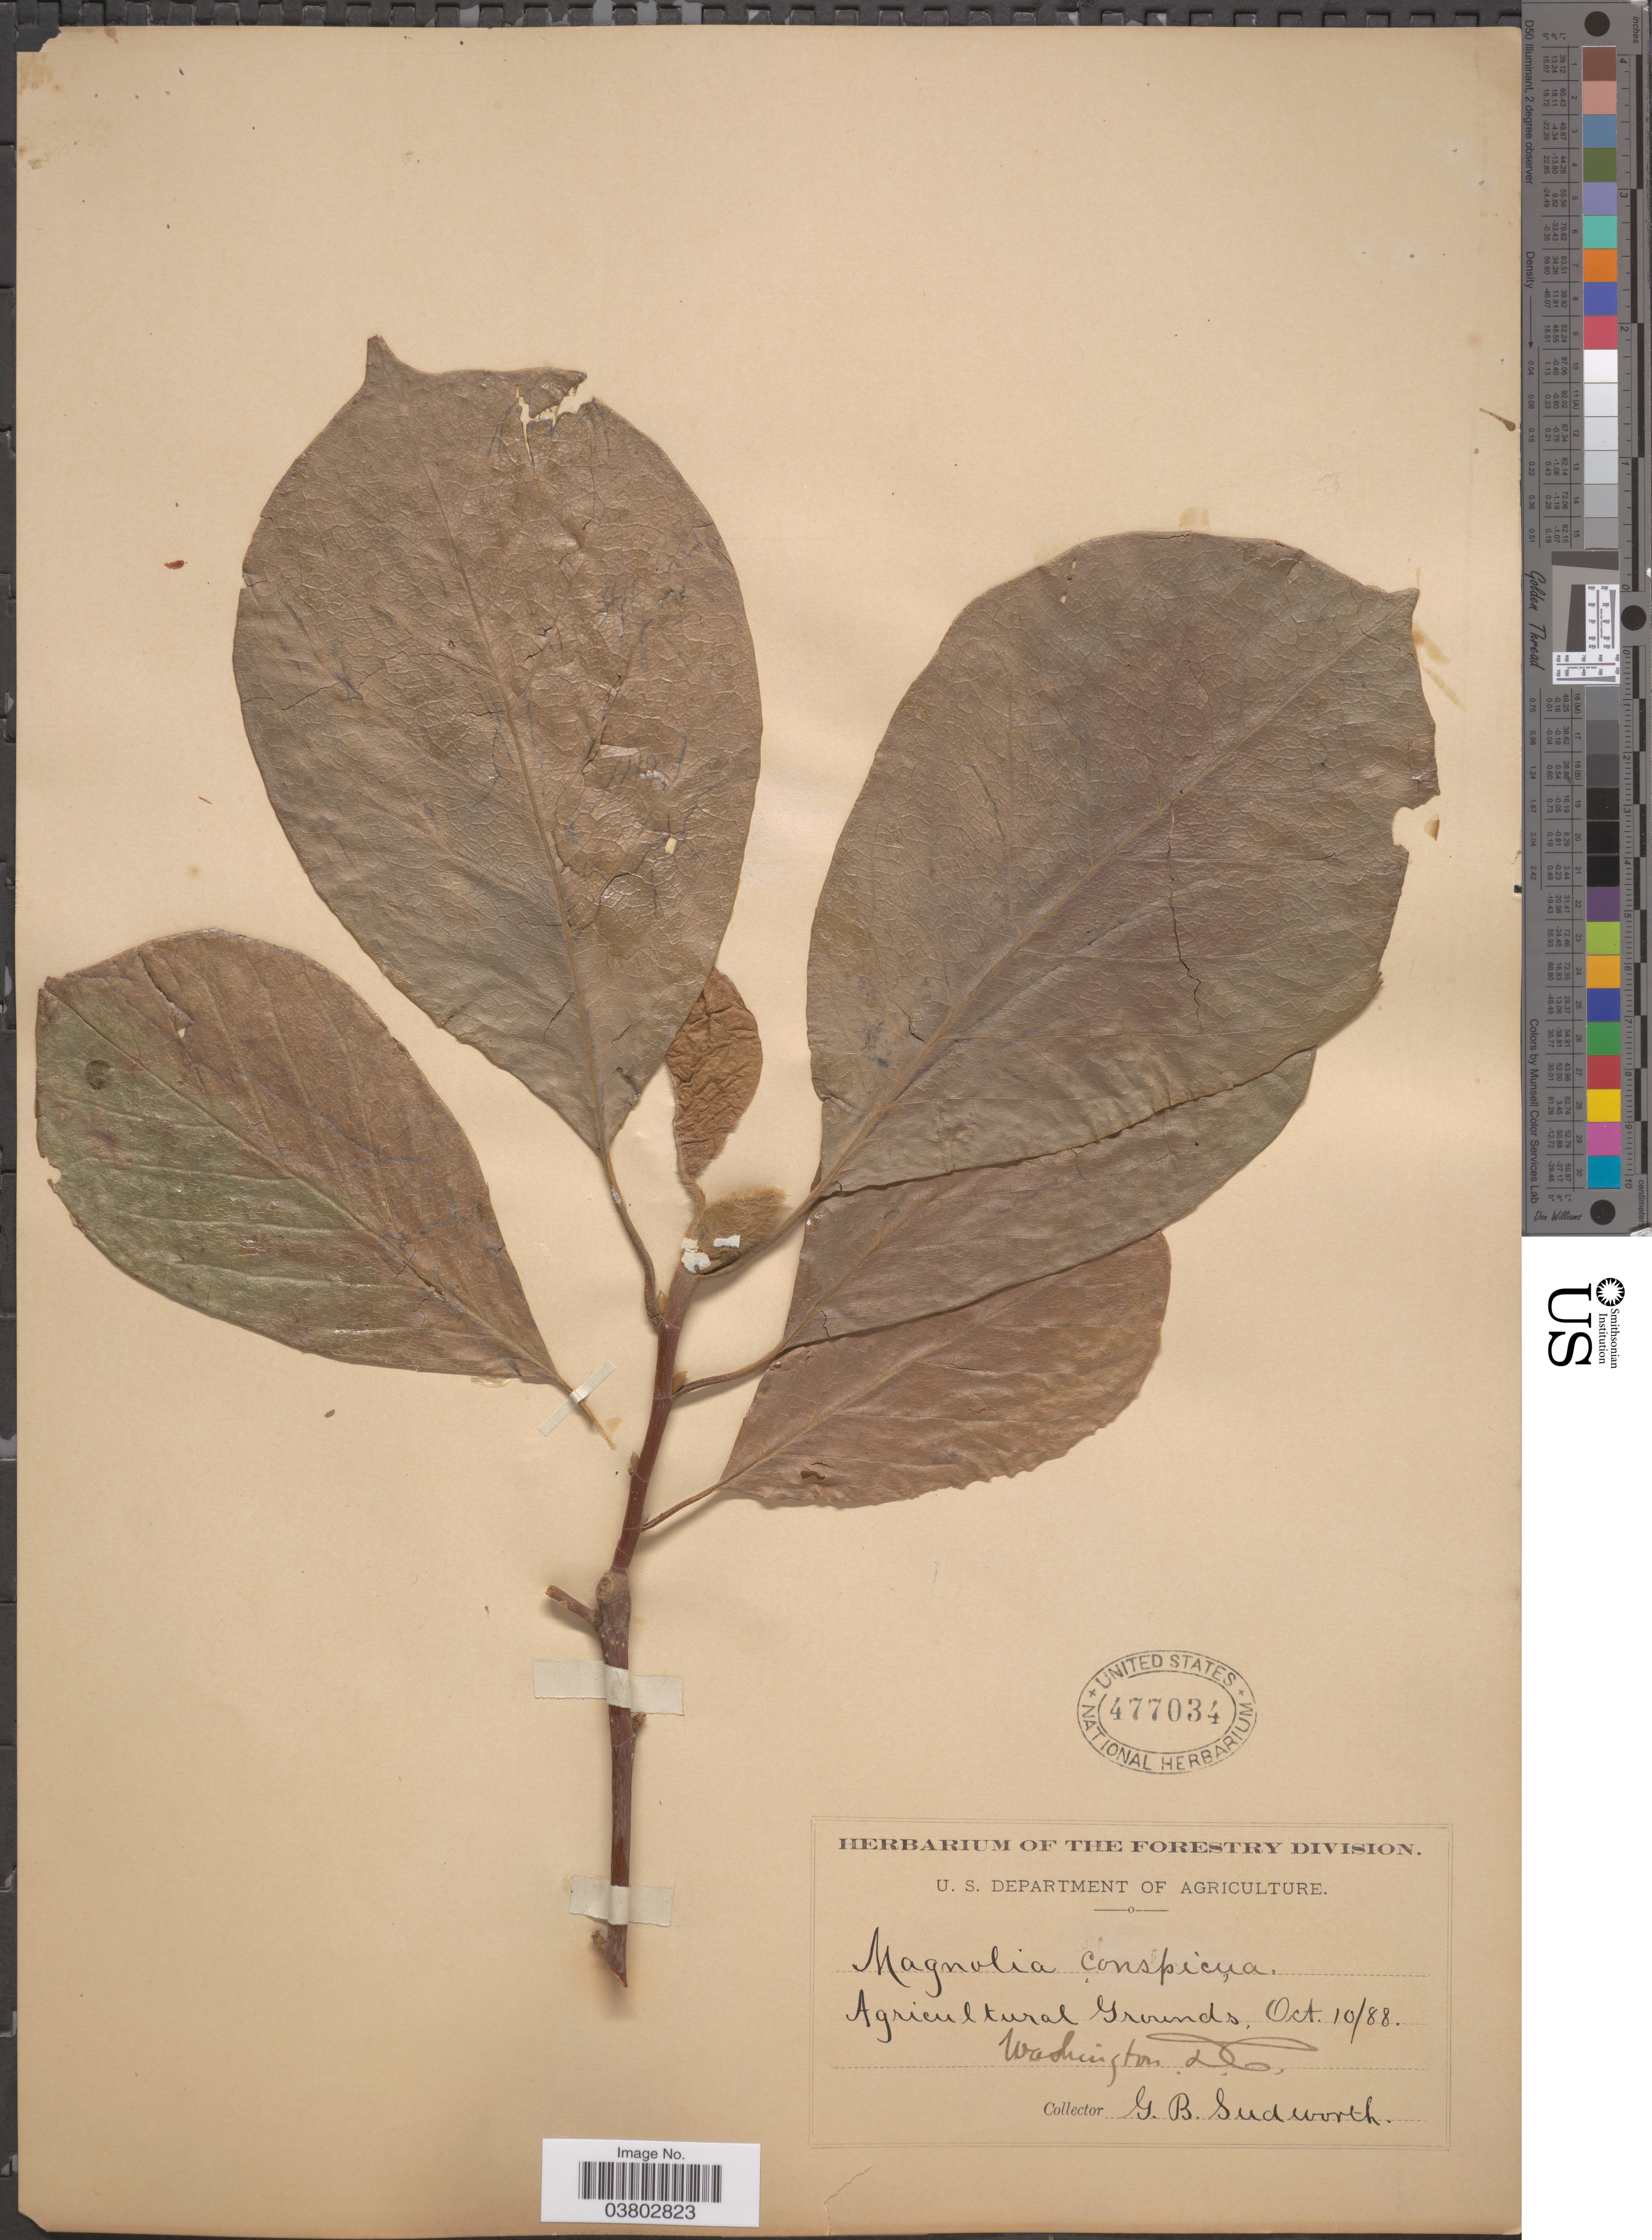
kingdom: Plantae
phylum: Tracheophyta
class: Magnoliopsida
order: Magnoliales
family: Magnoliaceae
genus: Magnolia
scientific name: Magnolia conspicua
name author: Salisb.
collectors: G. B. Sudworth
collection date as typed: Transcribed d/m/y: 10/10/88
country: United States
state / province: District of Columbia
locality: Agricultural Grounds. Washington.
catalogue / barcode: US 477034